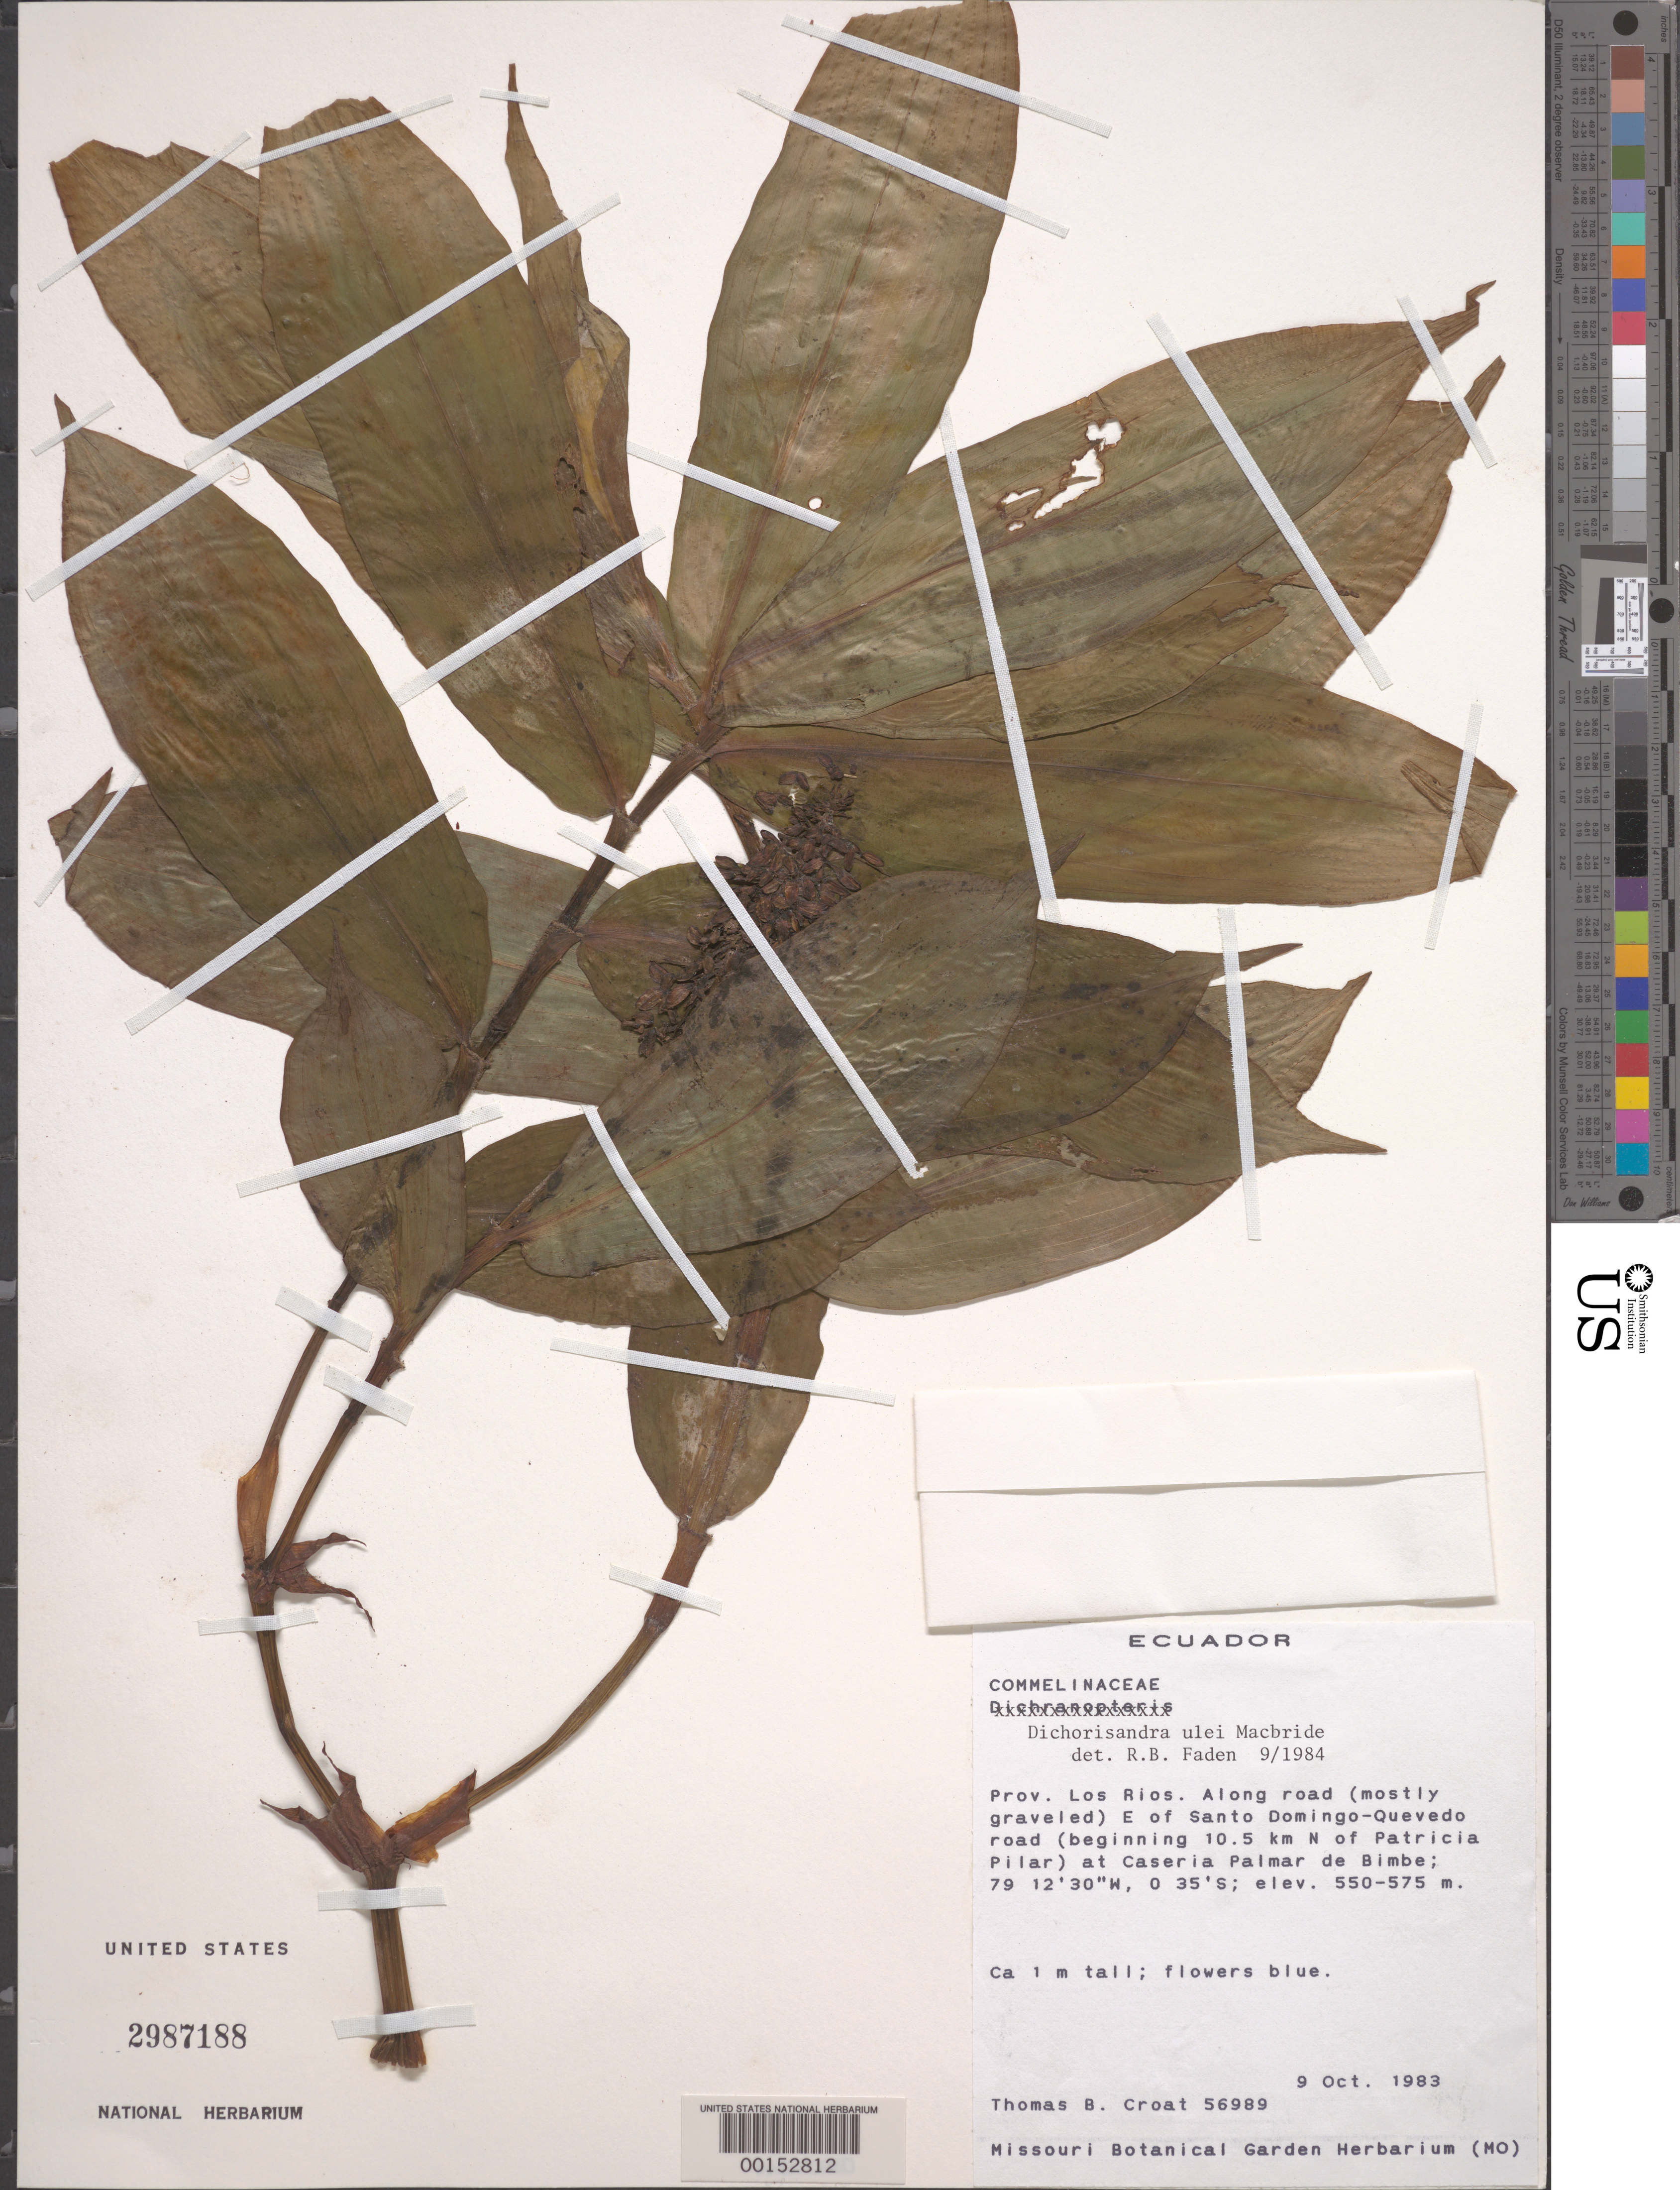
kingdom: Plantae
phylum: Tracheophyta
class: Liliopsida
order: Commelinales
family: Commelinaceae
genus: Dichorisandra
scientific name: Dichorisandra ulei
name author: J.F. Macbr.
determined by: Faden, Robert B., (US), Smithsonian Institution - National Museum of Natural History (UNITED STATES)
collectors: T. B. Croat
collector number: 56989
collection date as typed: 09 Oct 1983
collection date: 1983-10-09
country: Ecuador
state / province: Los Ríos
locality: E of Santo Domingo-Quevedo road, caseria Palmar de bimbe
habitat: Gravelly roadside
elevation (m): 550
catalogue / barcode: US 2987188